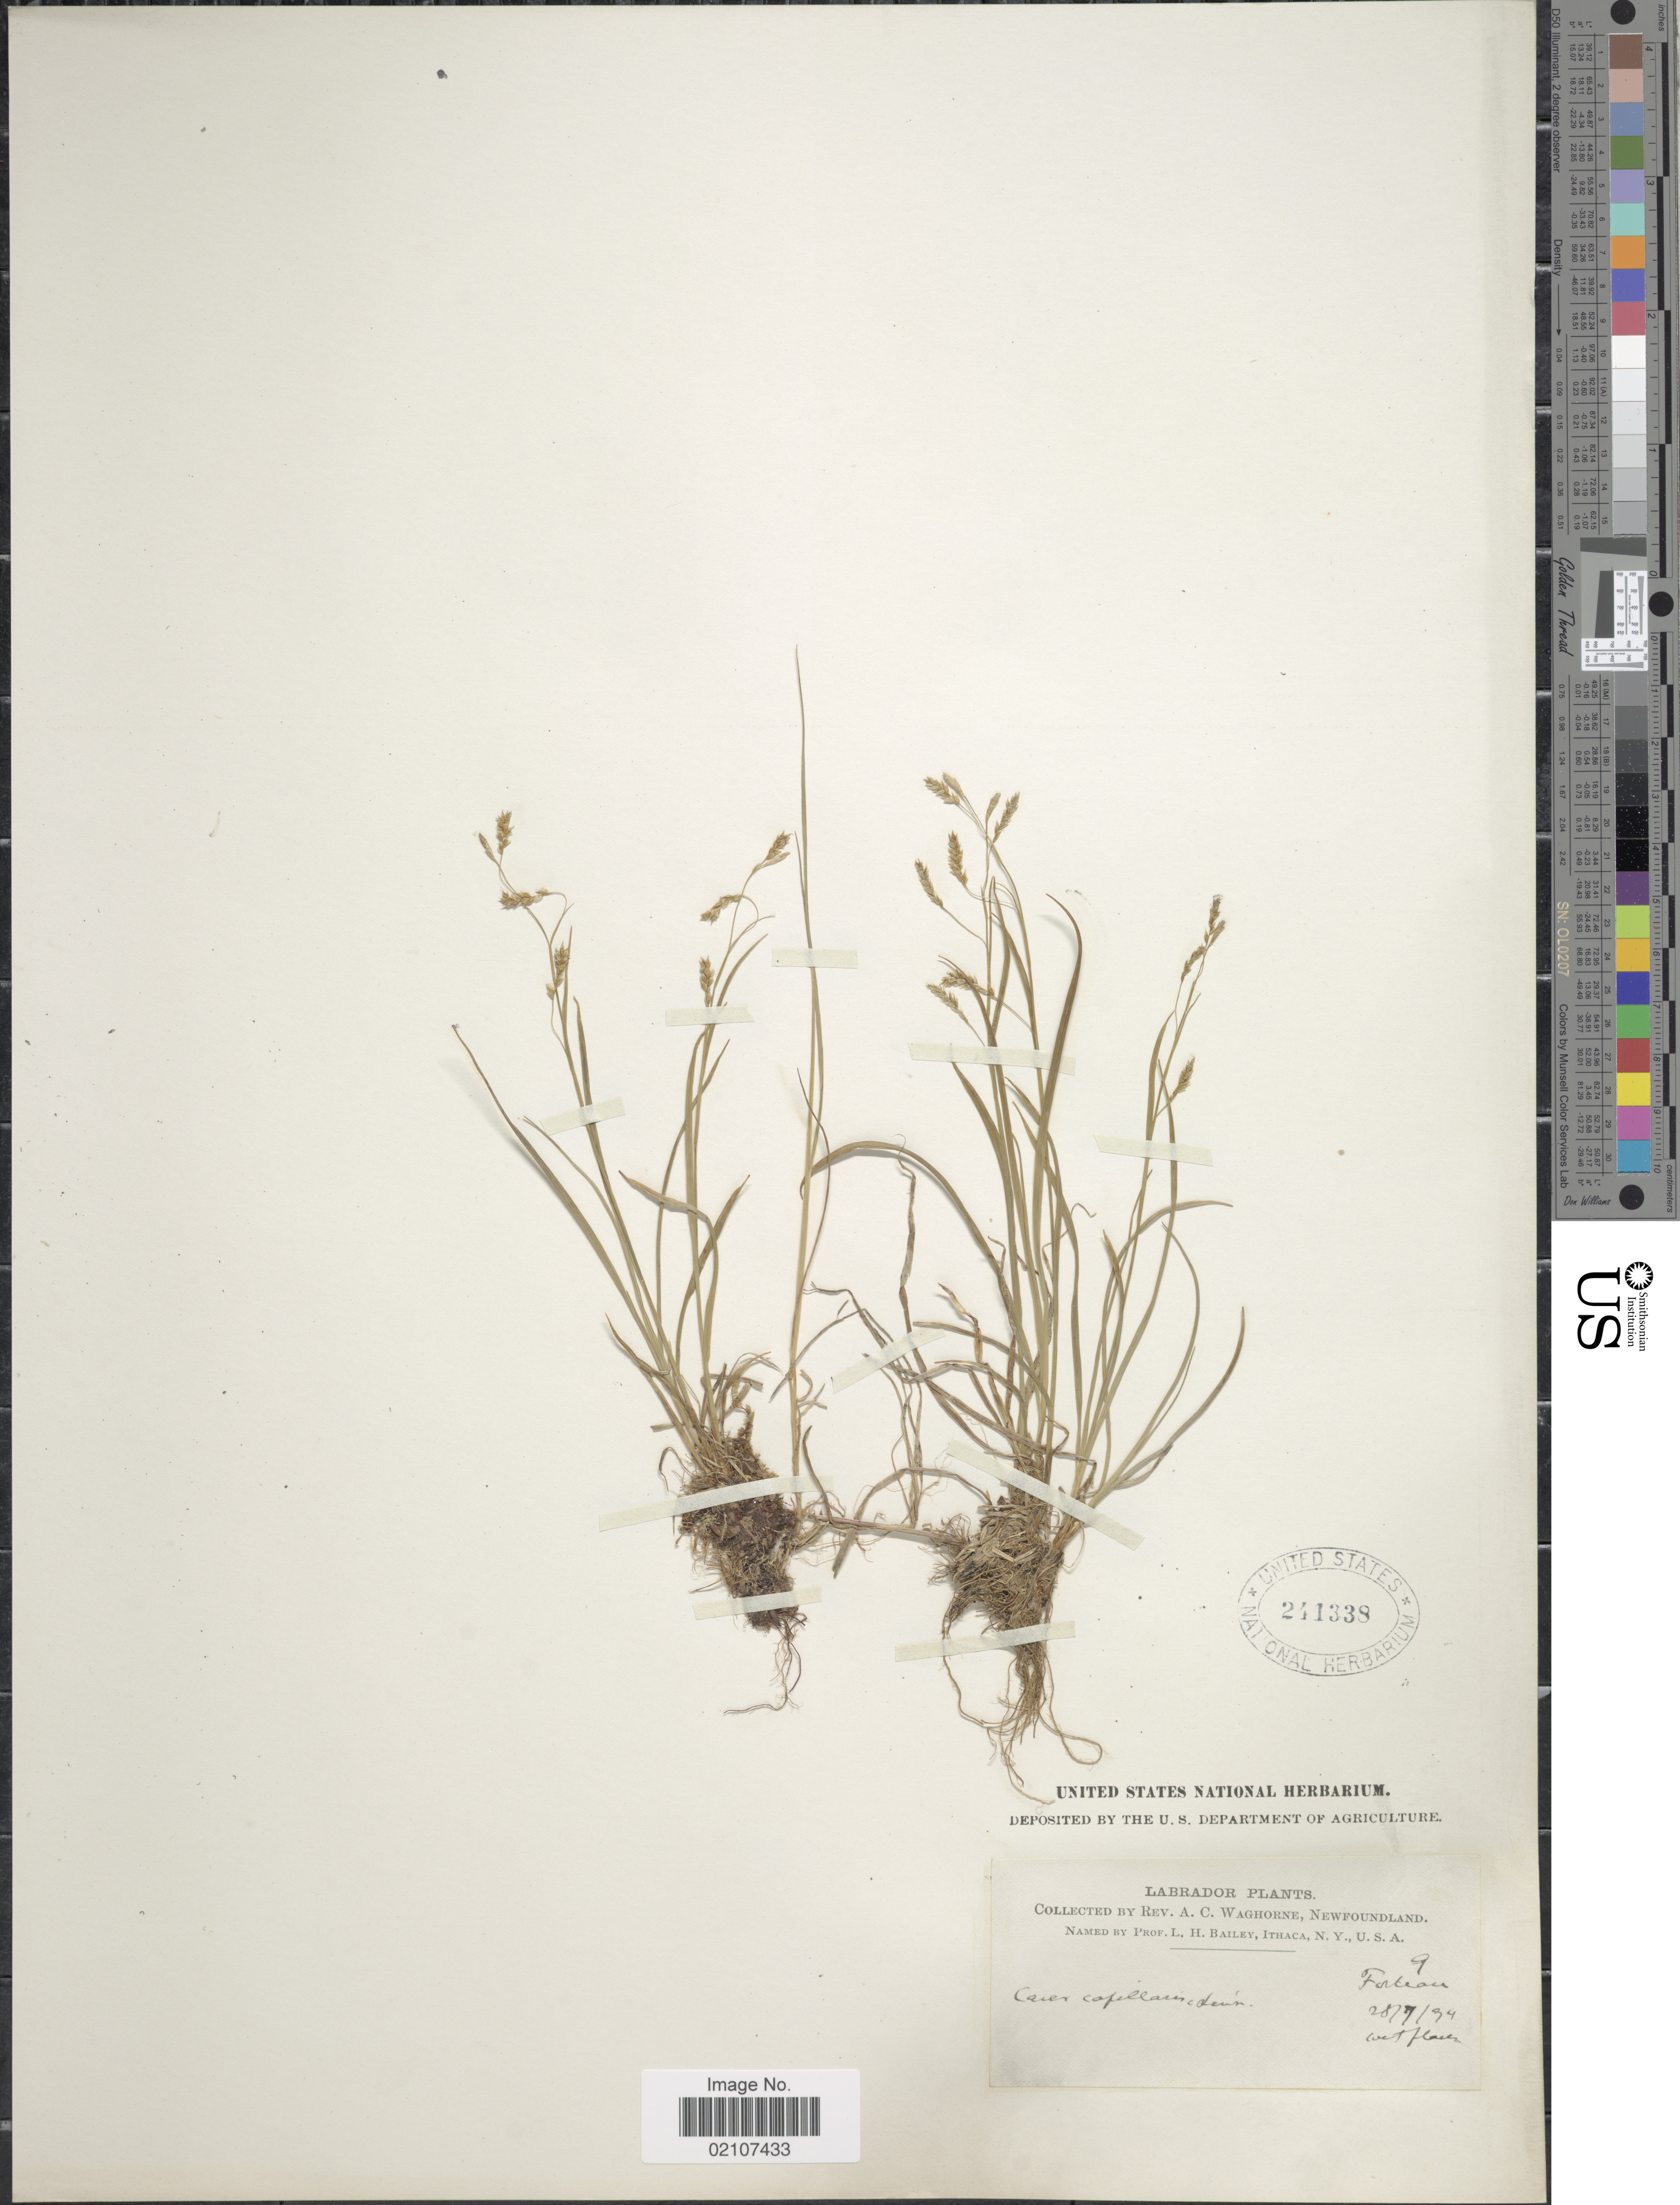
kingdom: Plantae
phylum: Tracheophyta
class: Liliopsida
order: Poales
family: Cyperaceae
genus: Carex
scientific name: Carex capillaris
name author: L.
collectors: A. Waghorne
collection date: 1894-07-28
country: Canada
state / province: Newfoundland and Labrador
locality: Labrador, Forteau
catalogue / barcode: US 241338